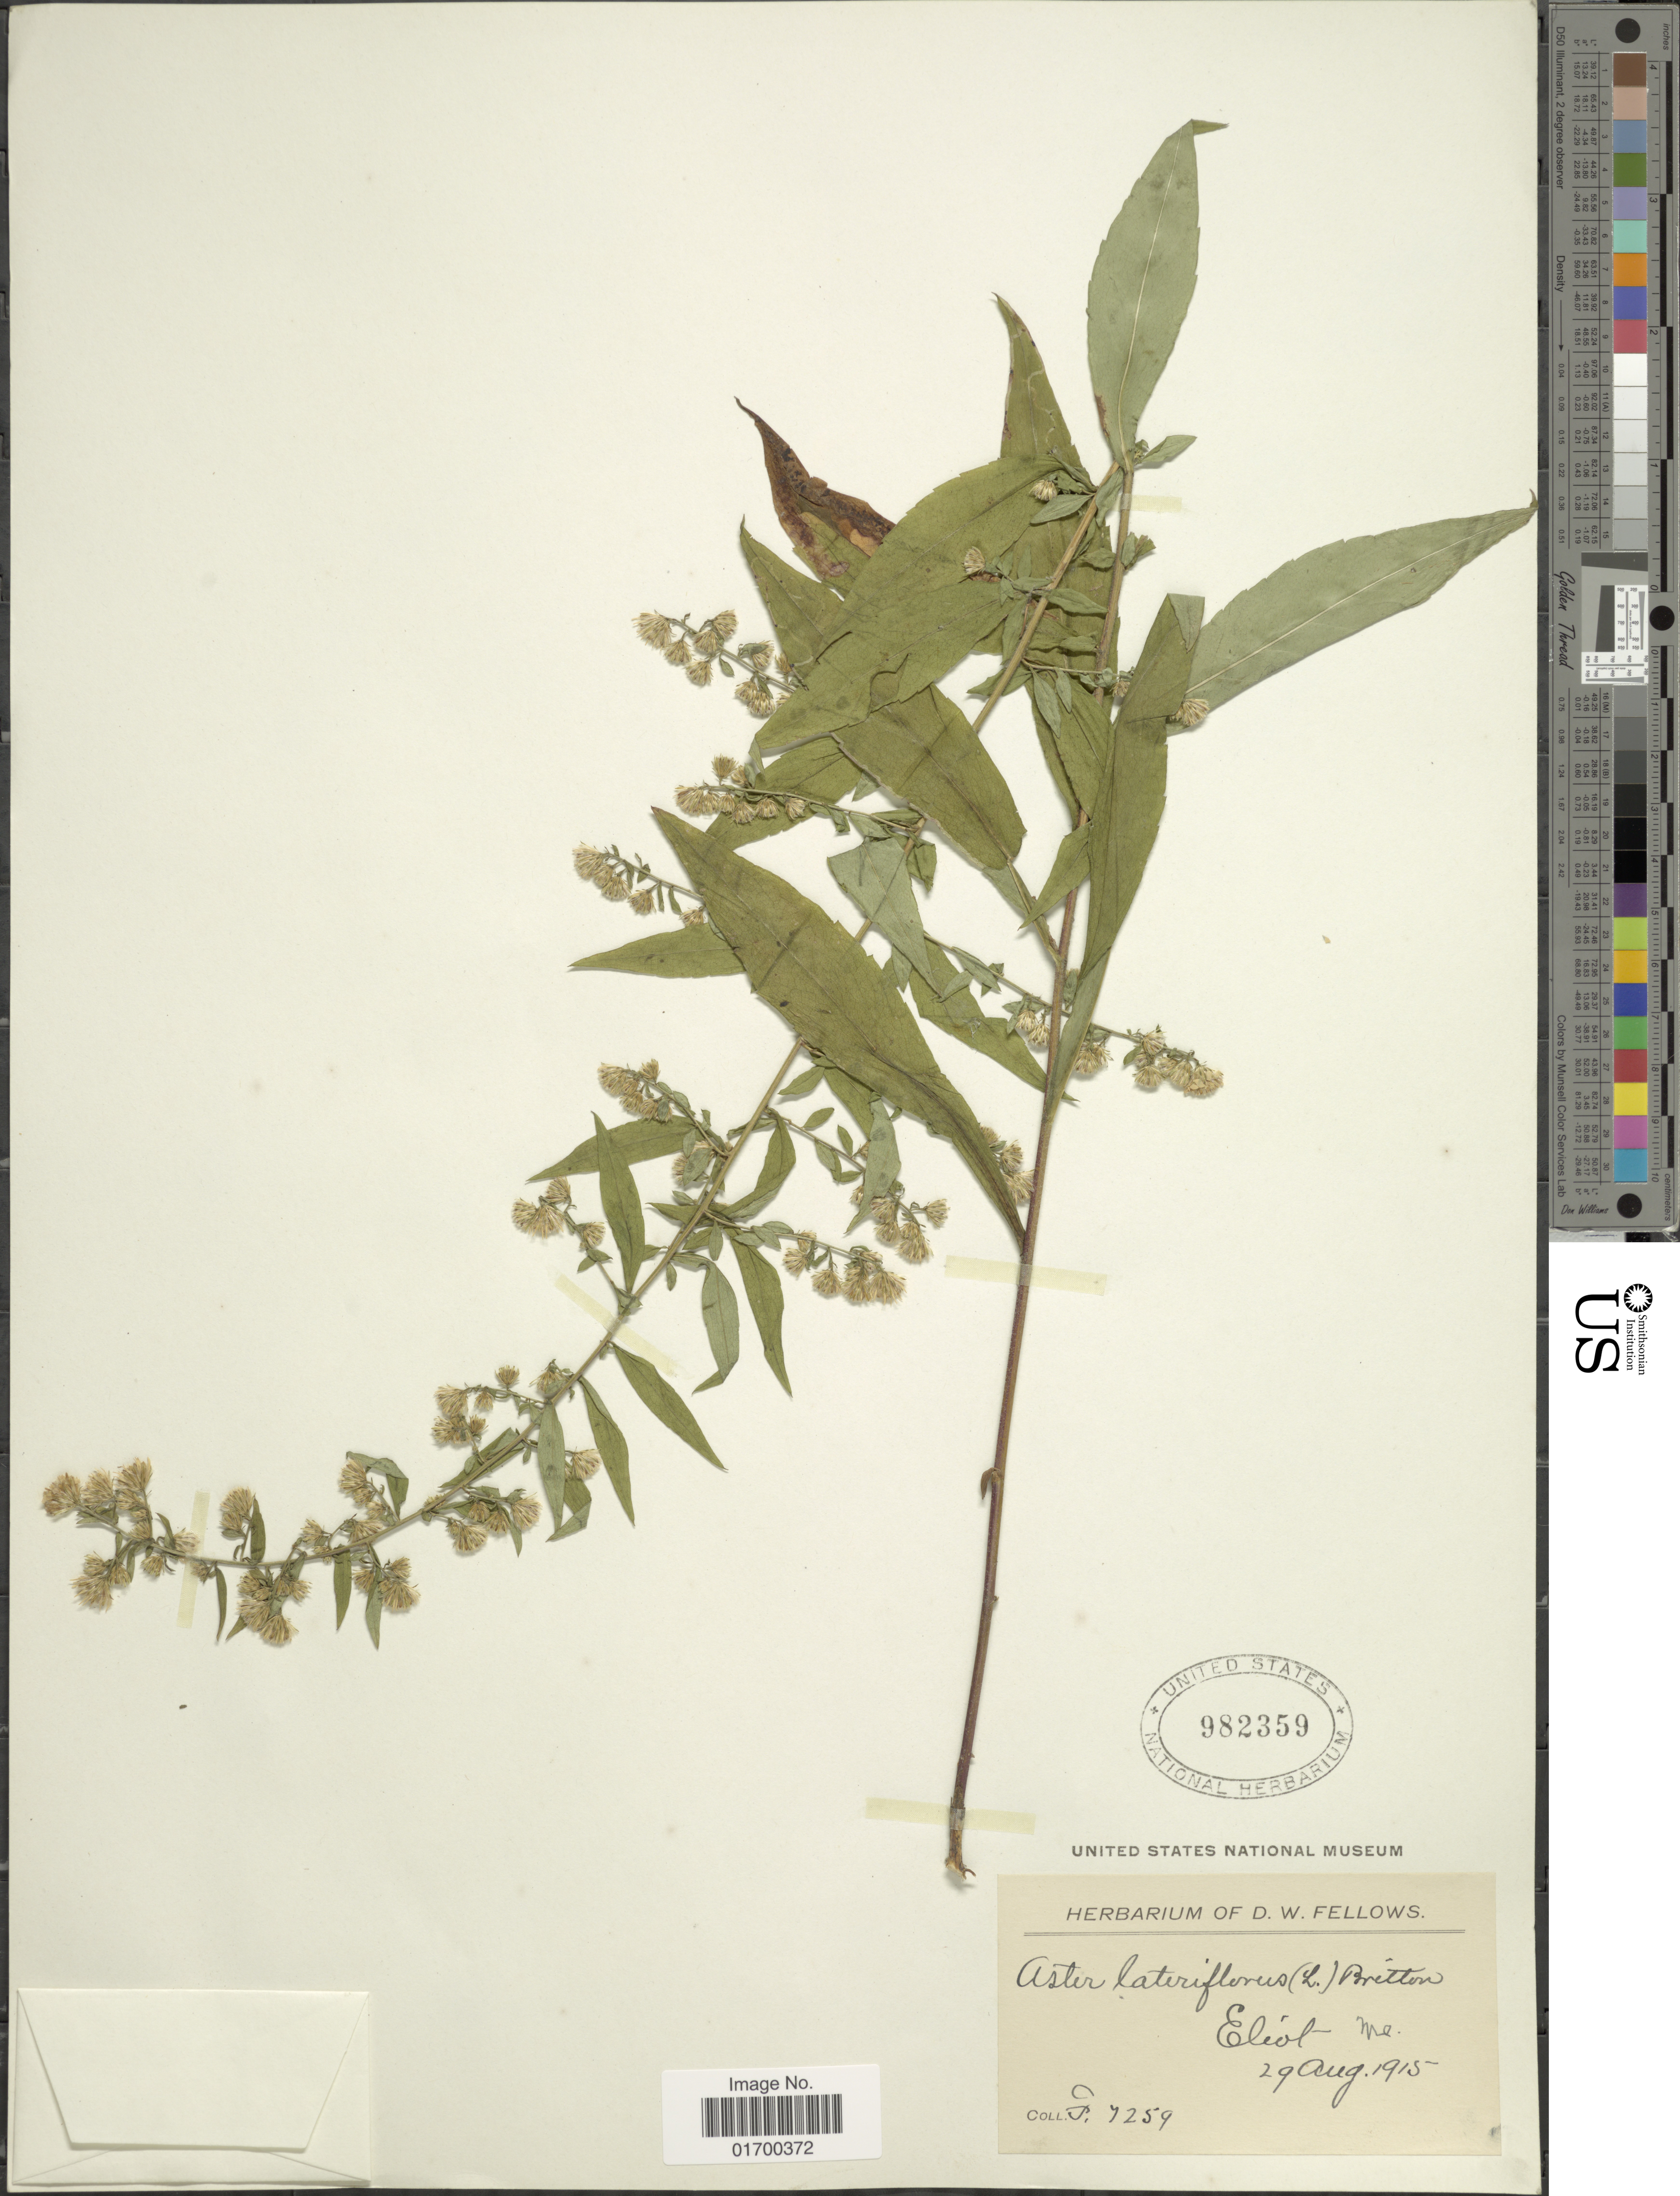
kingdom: Plantae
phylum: Tracheophyta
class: Magnoliopsida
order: Asterales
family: Asteraceae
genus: Symphyotrichum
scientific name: Symphyotrichum lateriflorum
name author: (L.) Á. Löve & D. Löve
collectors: D. W. Fellows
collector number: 7259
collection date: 1915-08-29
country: United States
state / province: Maine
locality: Eliot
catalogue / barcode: US 982359